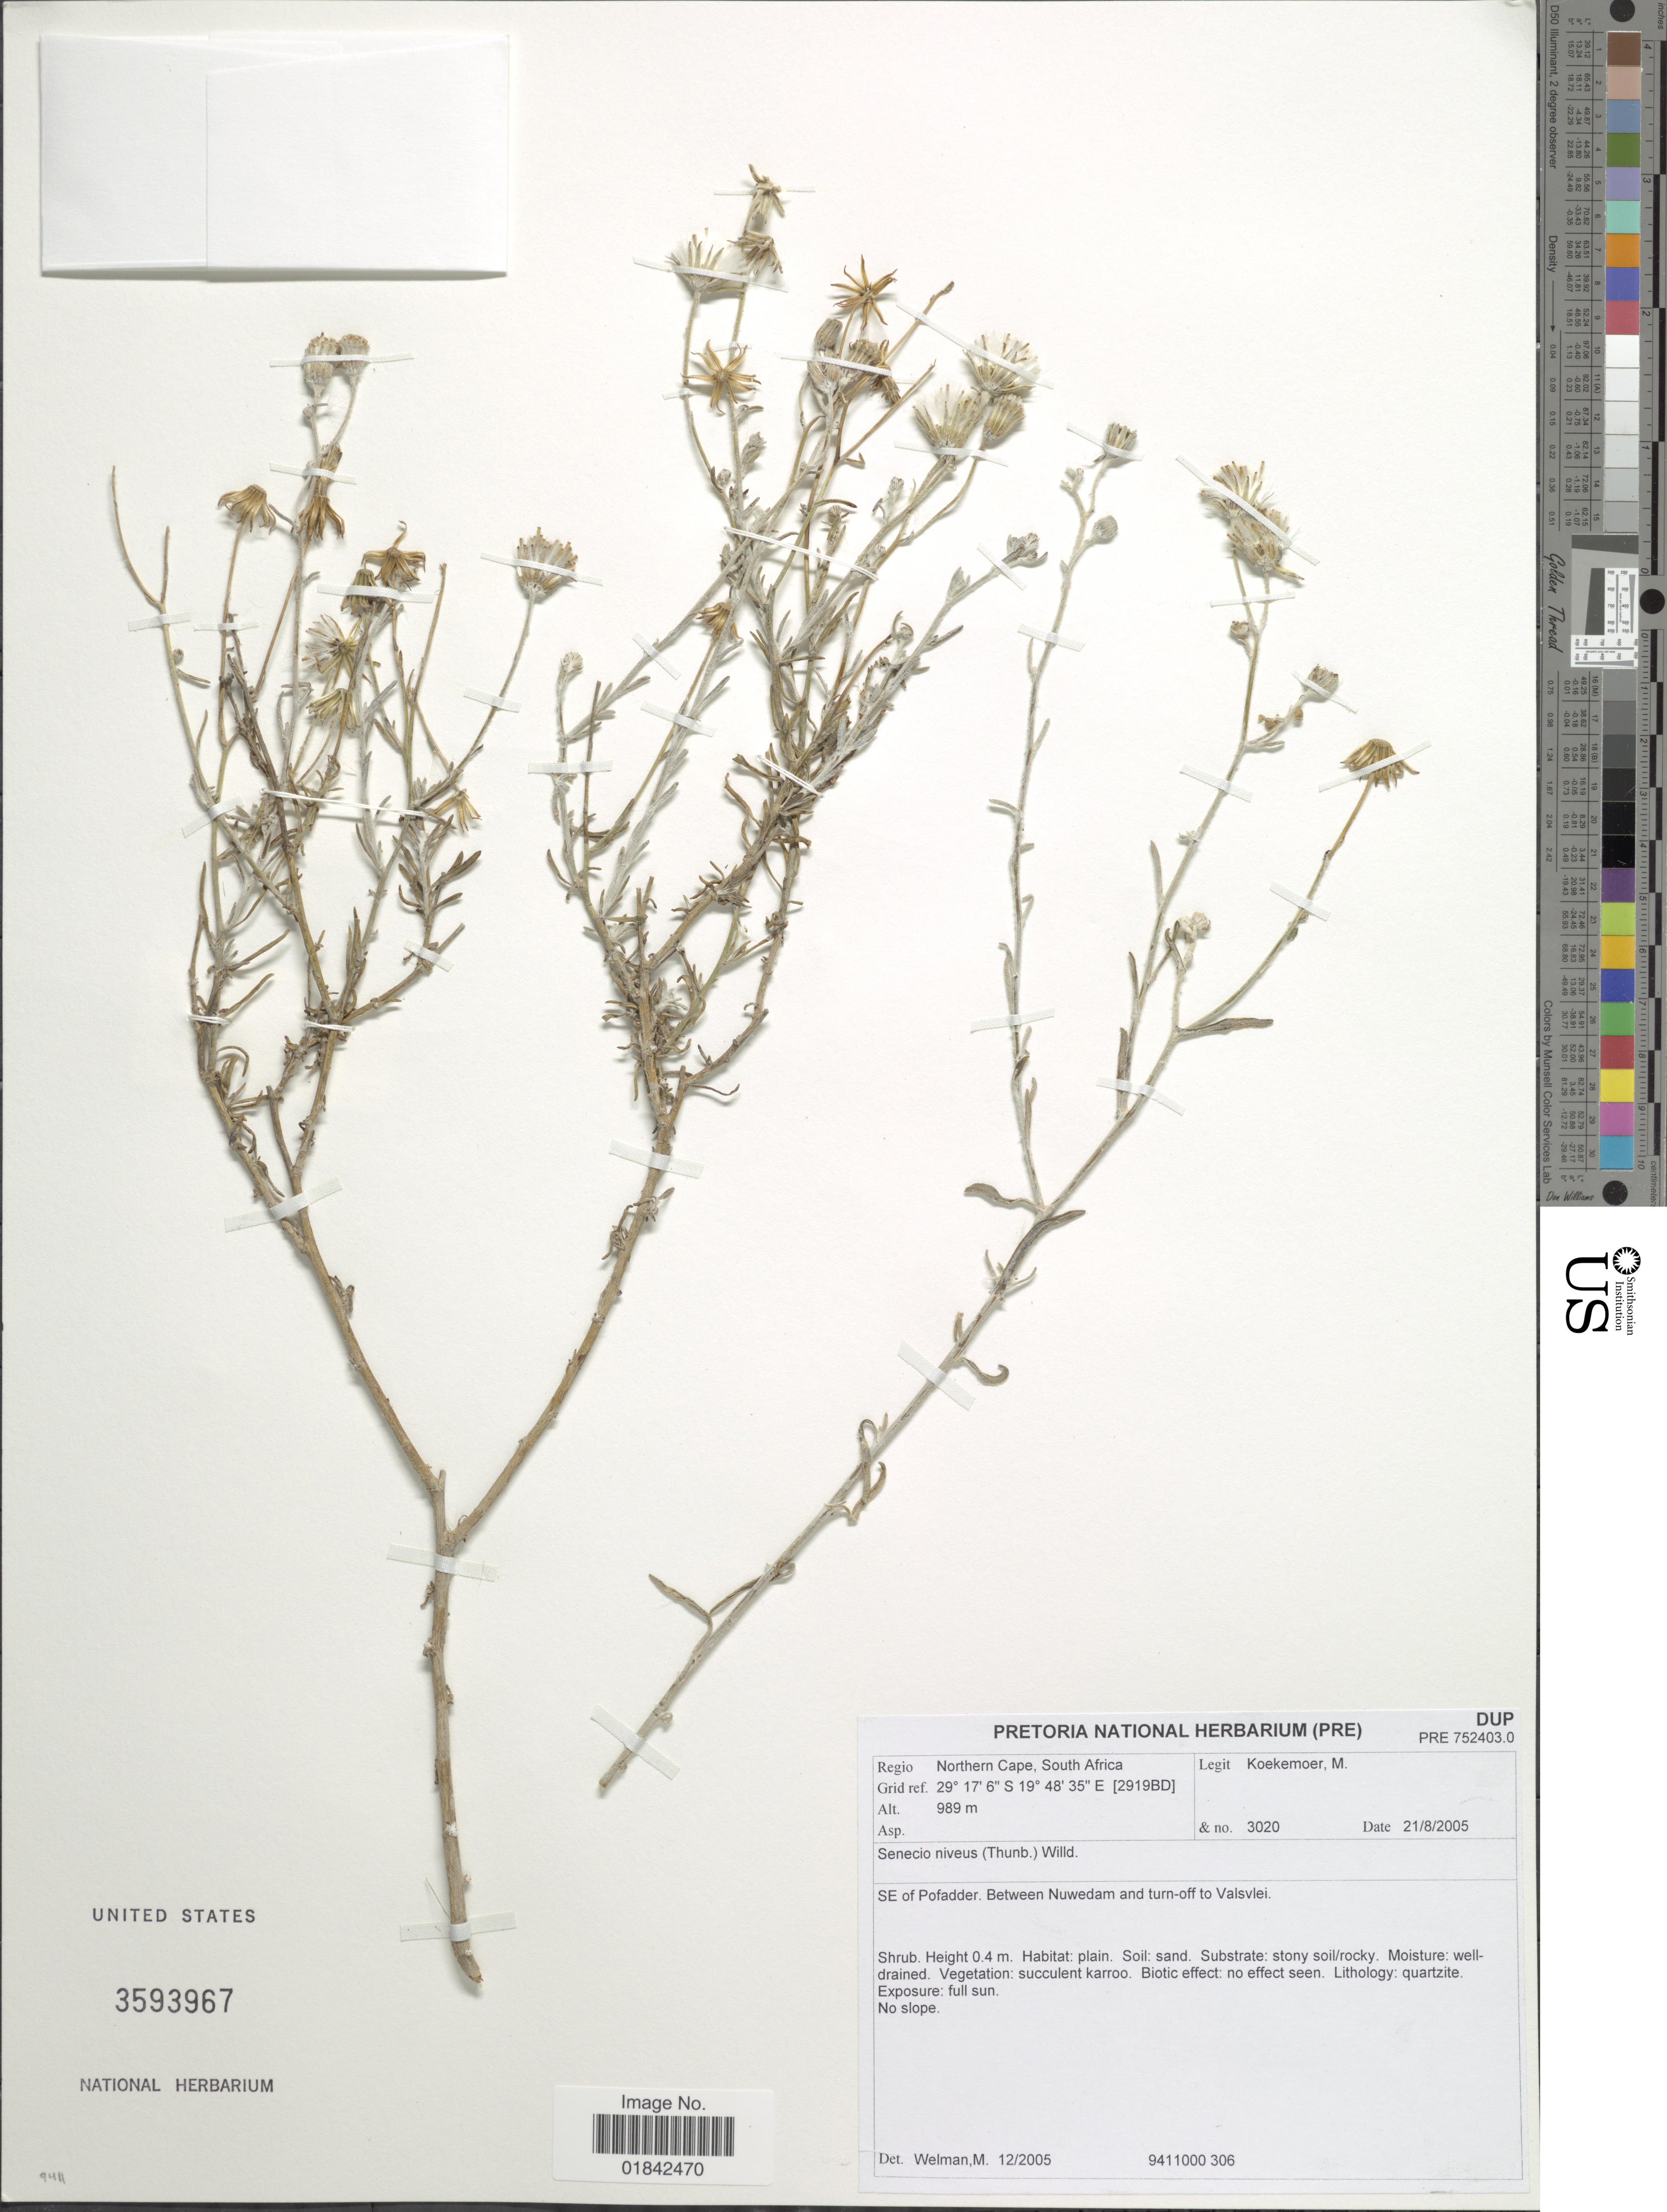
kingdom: Plantae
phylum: Tracheophyta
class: Magnoliopsida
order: Asterales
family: Asteraceae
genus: Senecio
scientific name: Senecio niveus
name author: (Thunb.) Willd.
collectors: M. Koekemoer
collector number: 3020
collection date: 2005-08-21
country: South Africa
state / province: Northern Cape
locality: SE of Pofadder, between Nuwedam and turn-off to Valsvlei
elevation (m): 989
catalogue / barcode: US 3593967